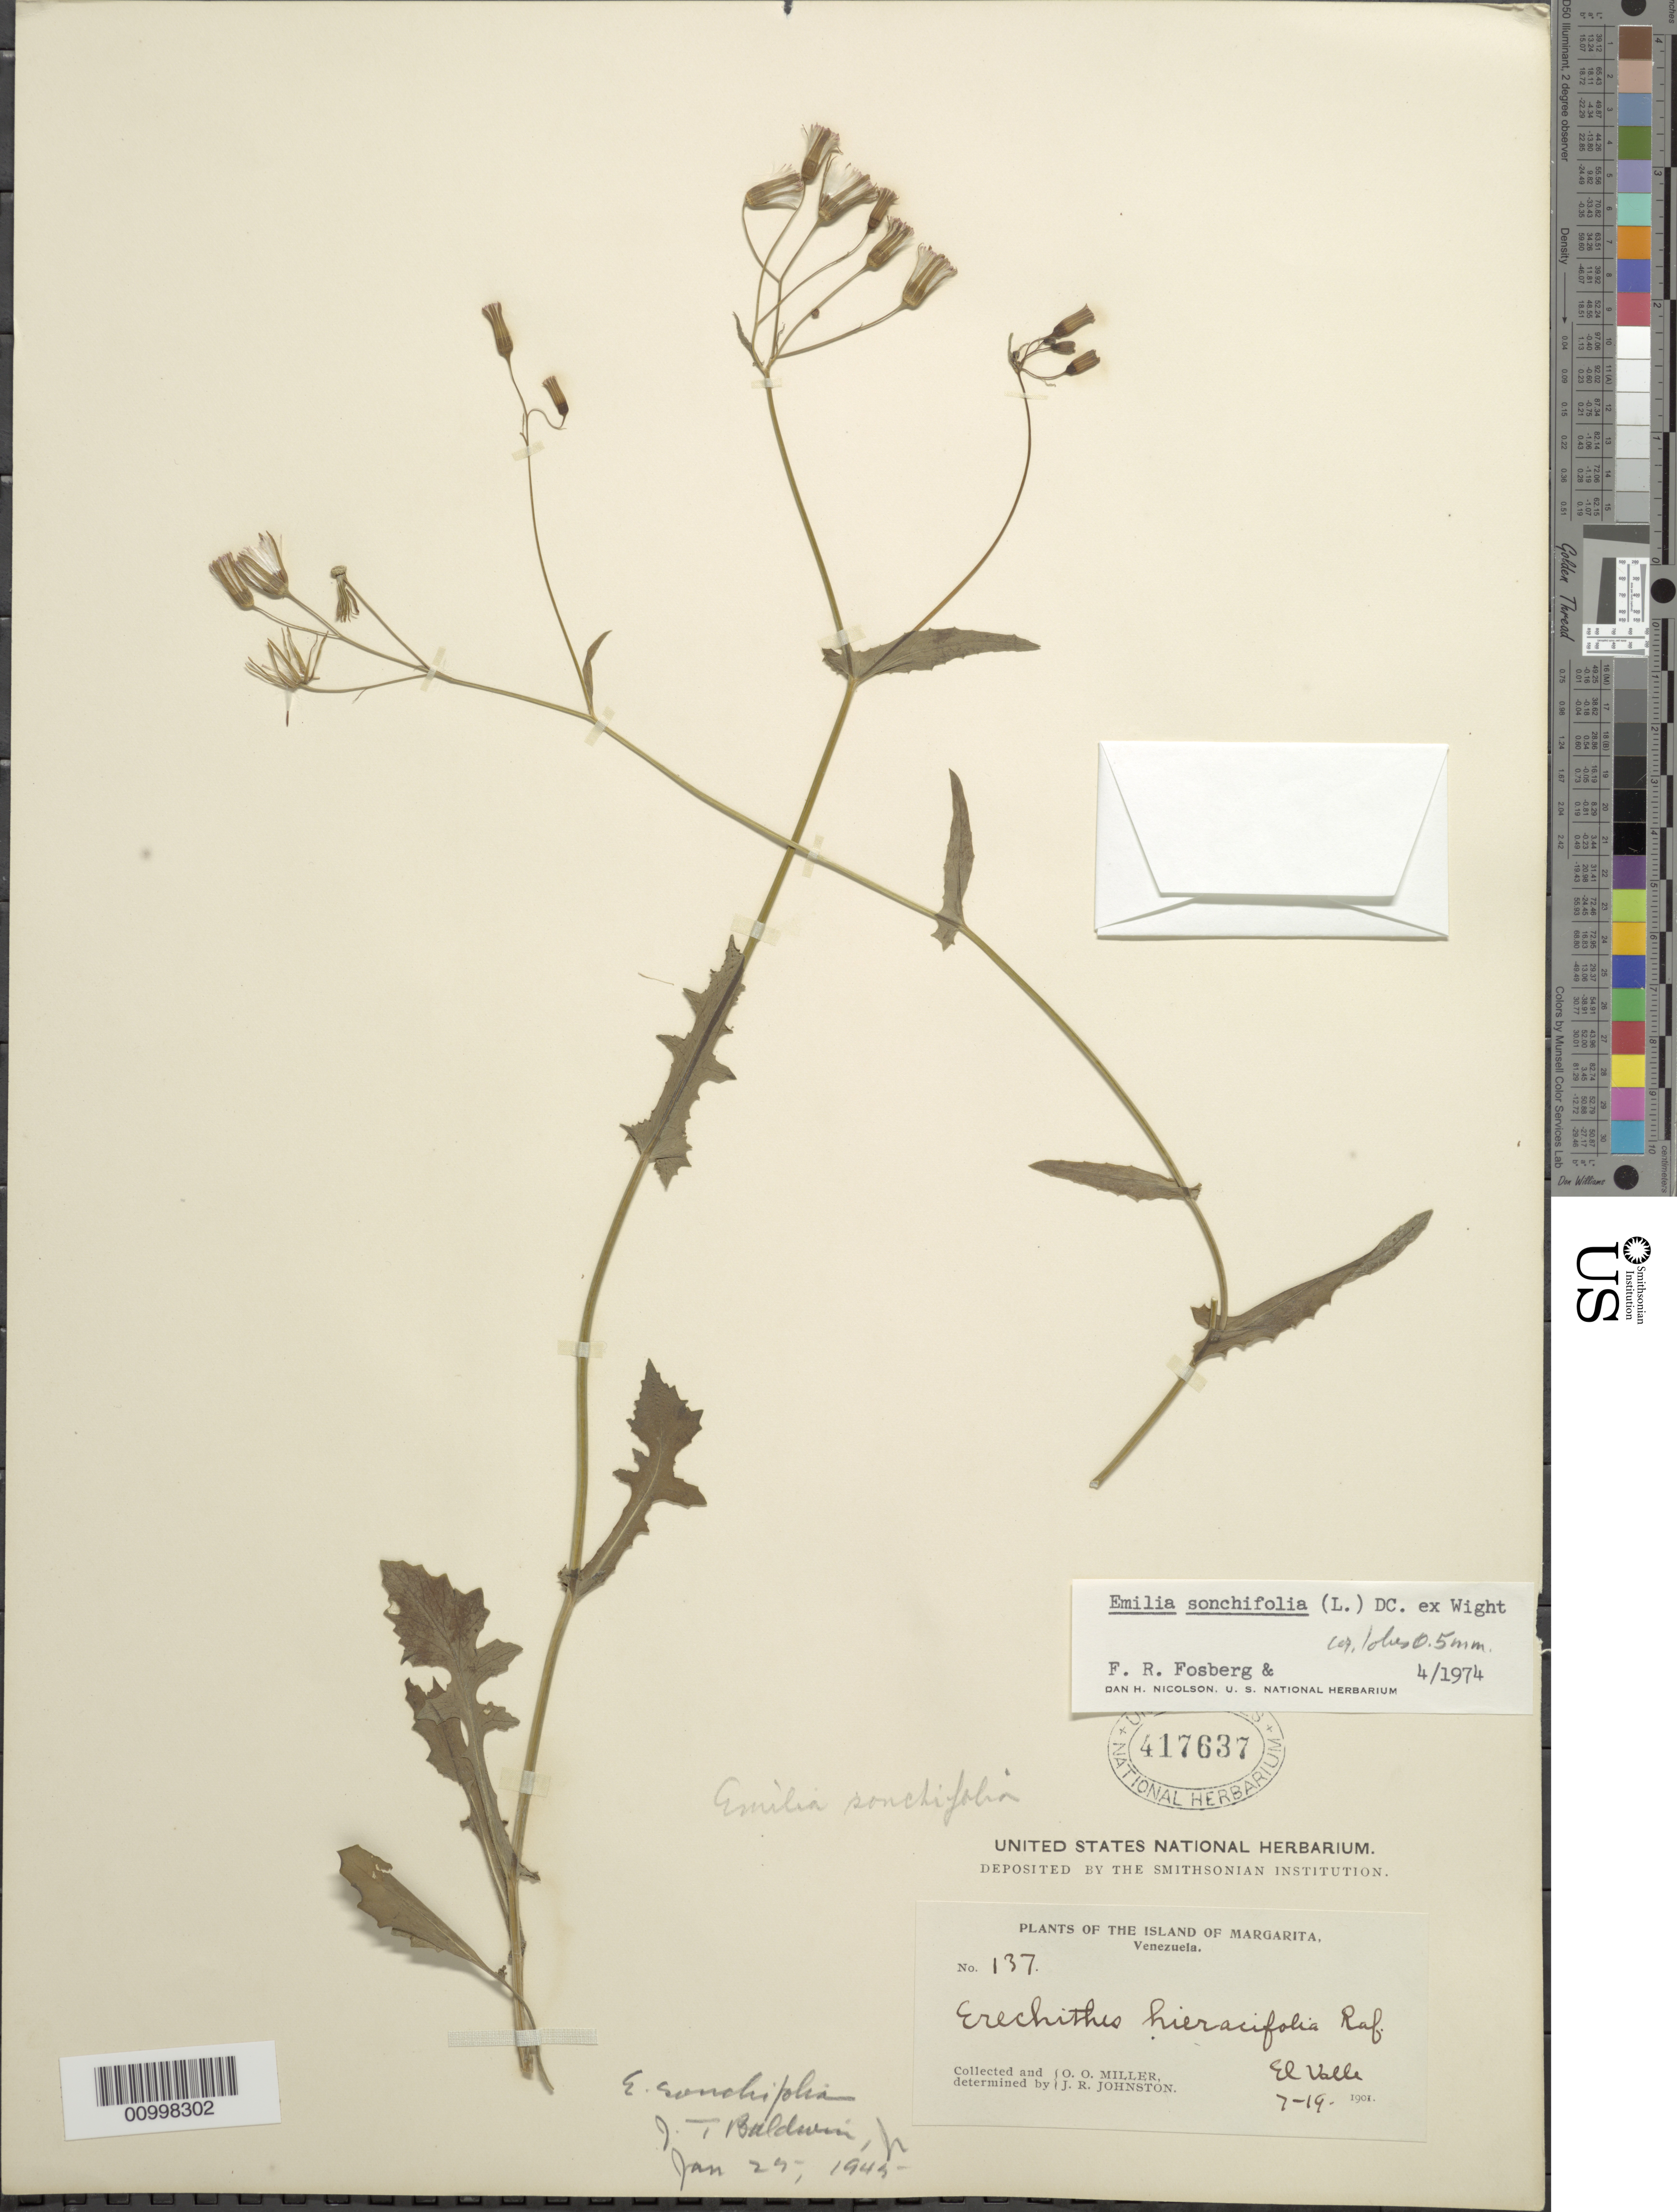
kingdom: Plantae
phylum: Tracheophyta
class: Magnoliopsida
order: Asterales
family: Asteraceae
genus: Emilia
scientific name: Emilia sonchifolia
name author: (L.) DC.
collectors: O. O. Miller & J. Johnston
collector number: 137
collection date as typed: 19 Jul 1901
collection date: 1901-07-19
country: Venezuela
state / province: Nueva Esparta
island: Margarita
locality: El Valle.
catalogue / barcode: US 417637